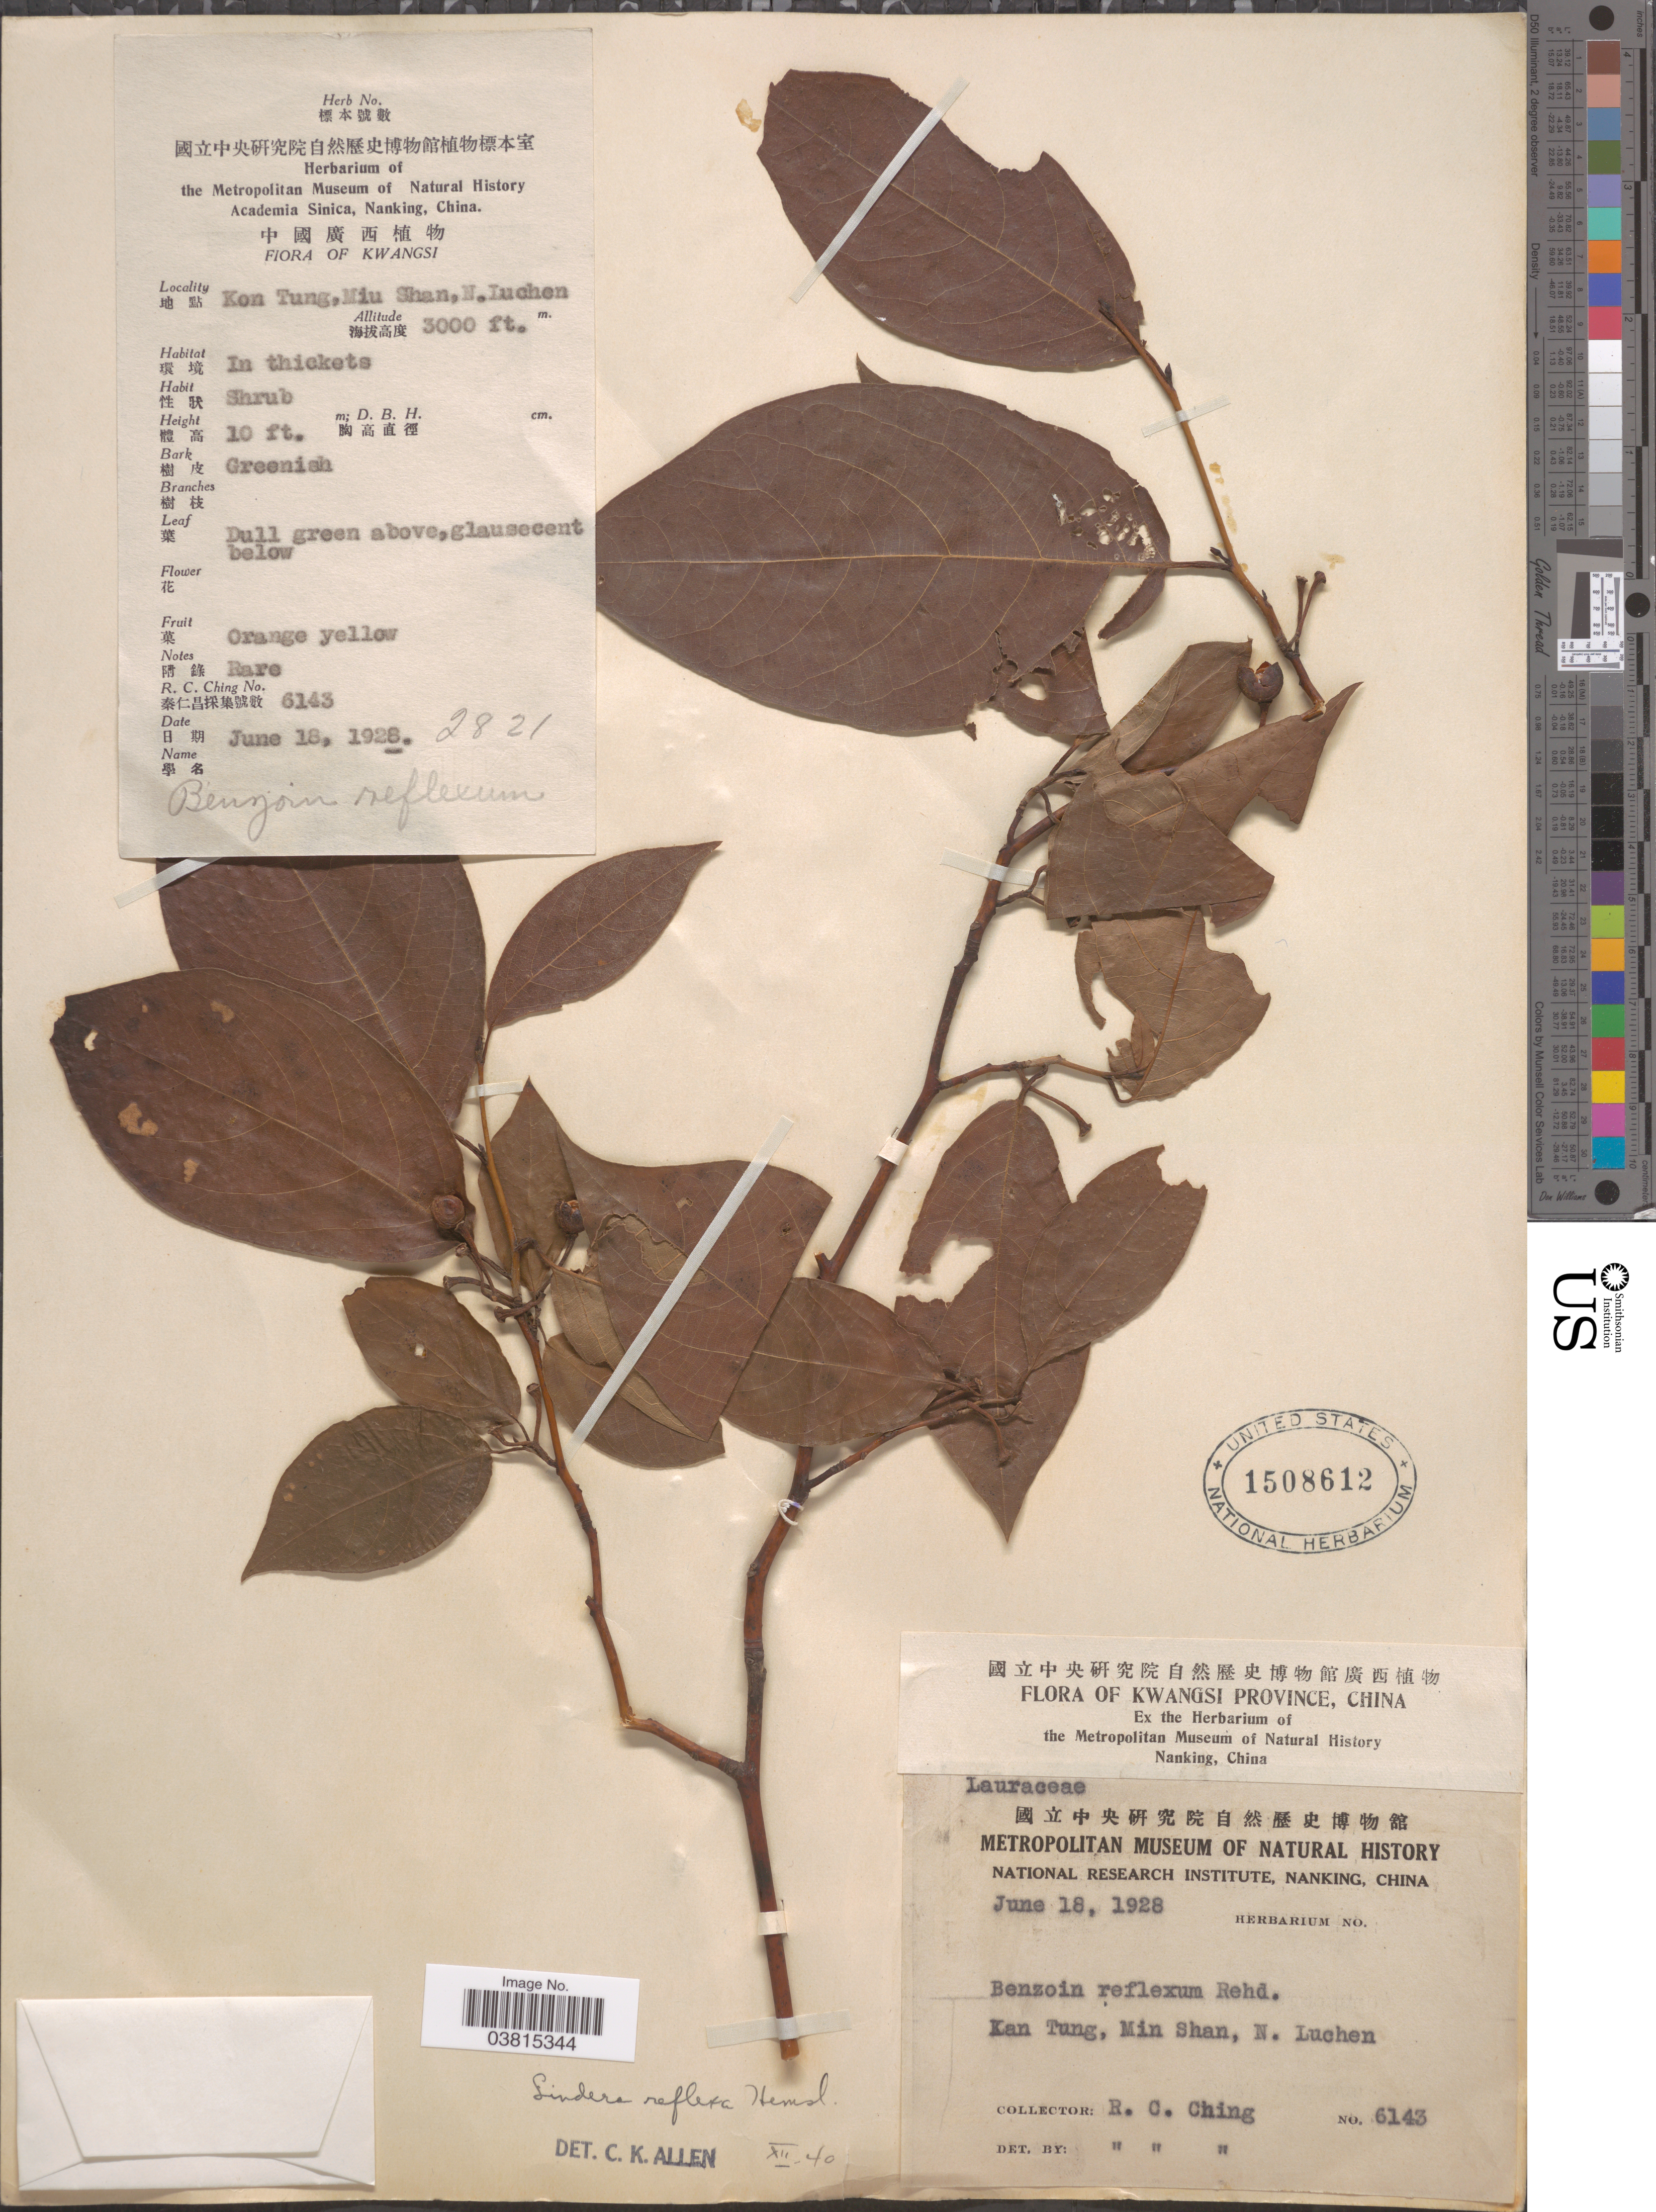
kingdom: Plantae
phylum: Tracheophyta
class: Magnoliopsida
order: Laurales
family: Lauraceae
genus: Lindera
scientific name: Lindera reflexa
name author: Hemsl.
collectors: R. C. Ching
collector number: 6143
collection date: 1928-06-18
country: China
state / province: Guangxi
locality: Kwangsi Province. Kong Tung, Miu Shan, N. Luchen. In thickets. Kan Tung, Min Shan, N. Luchen.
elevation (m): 914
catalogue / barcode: US 1508612